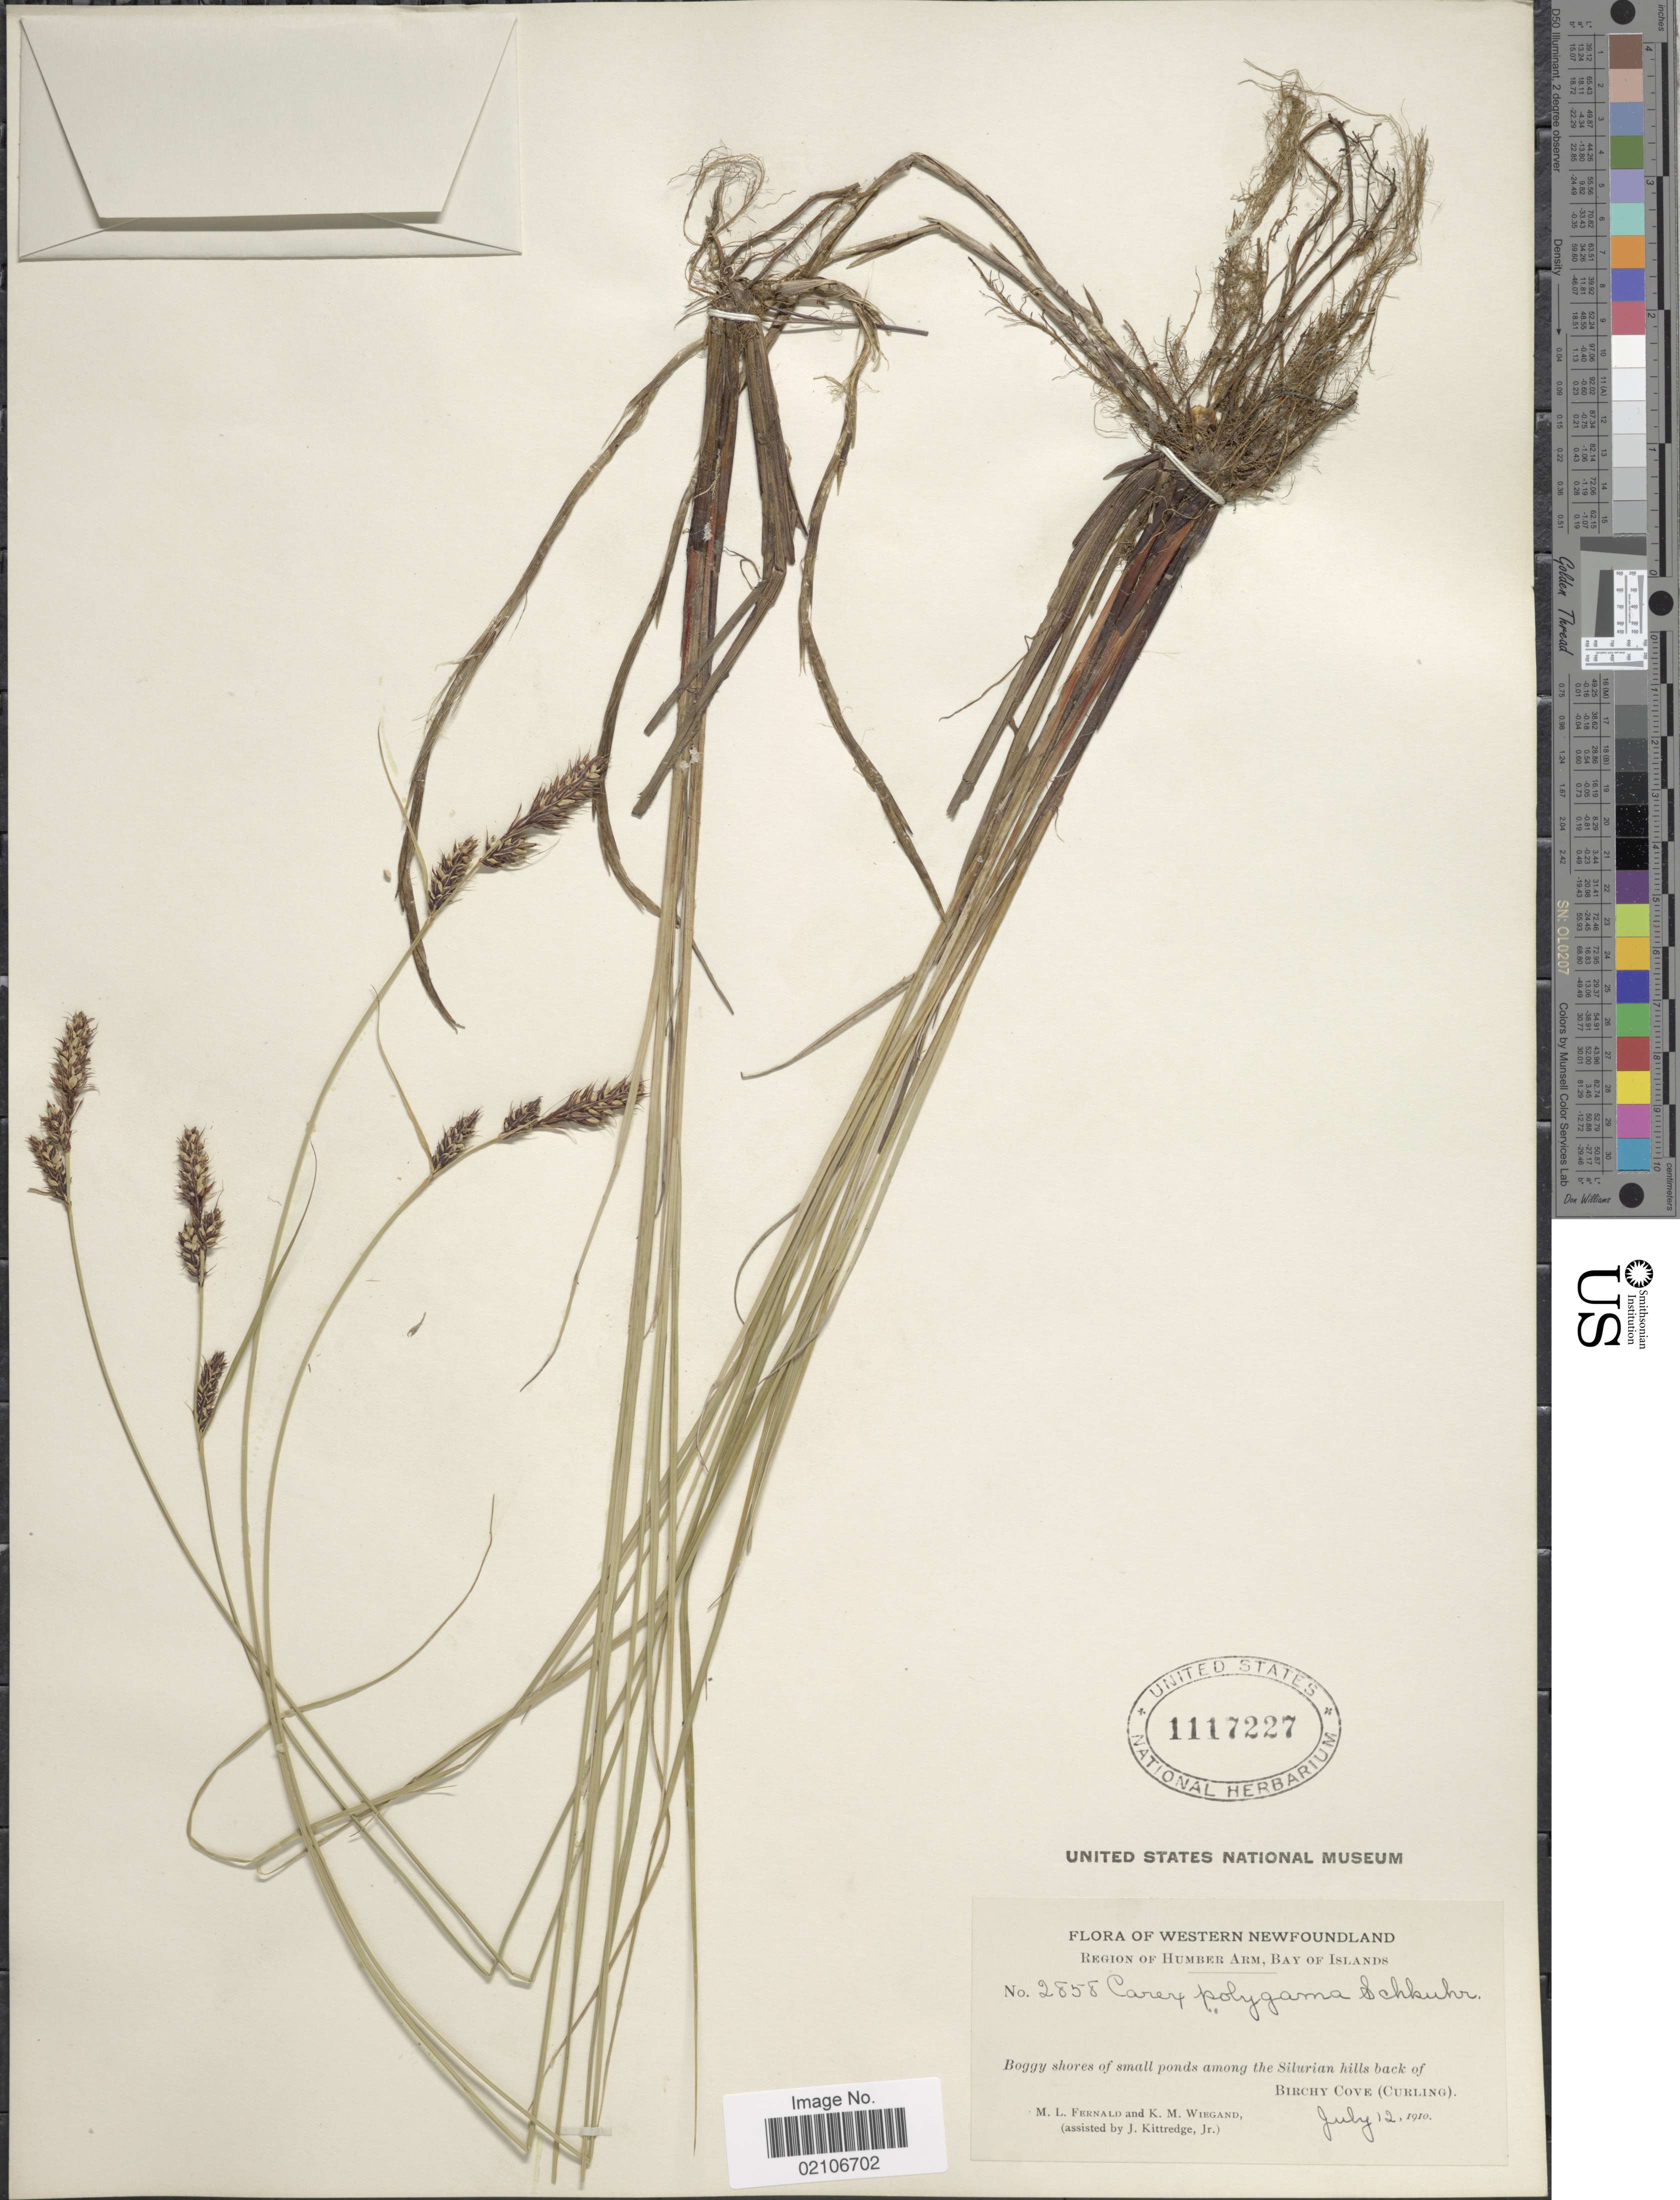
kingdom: Plantae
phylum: Tracheophyta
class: Liliopsida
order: Poales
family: Cyperaceae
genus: Carex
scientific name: Carex buxbaumii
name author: Wahlenb.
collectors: M. L. Fernald, K. M. Wiegand & J. Kittredge Jr.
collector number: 2858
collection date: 1910-07-12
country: Canada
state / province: Newfoundland and Labrador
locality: Western Newfoundland, Region of Humber Arm, Bay of Islands, Silurian hills back of Birchy Cove (Curling)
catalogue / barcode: US 1117227